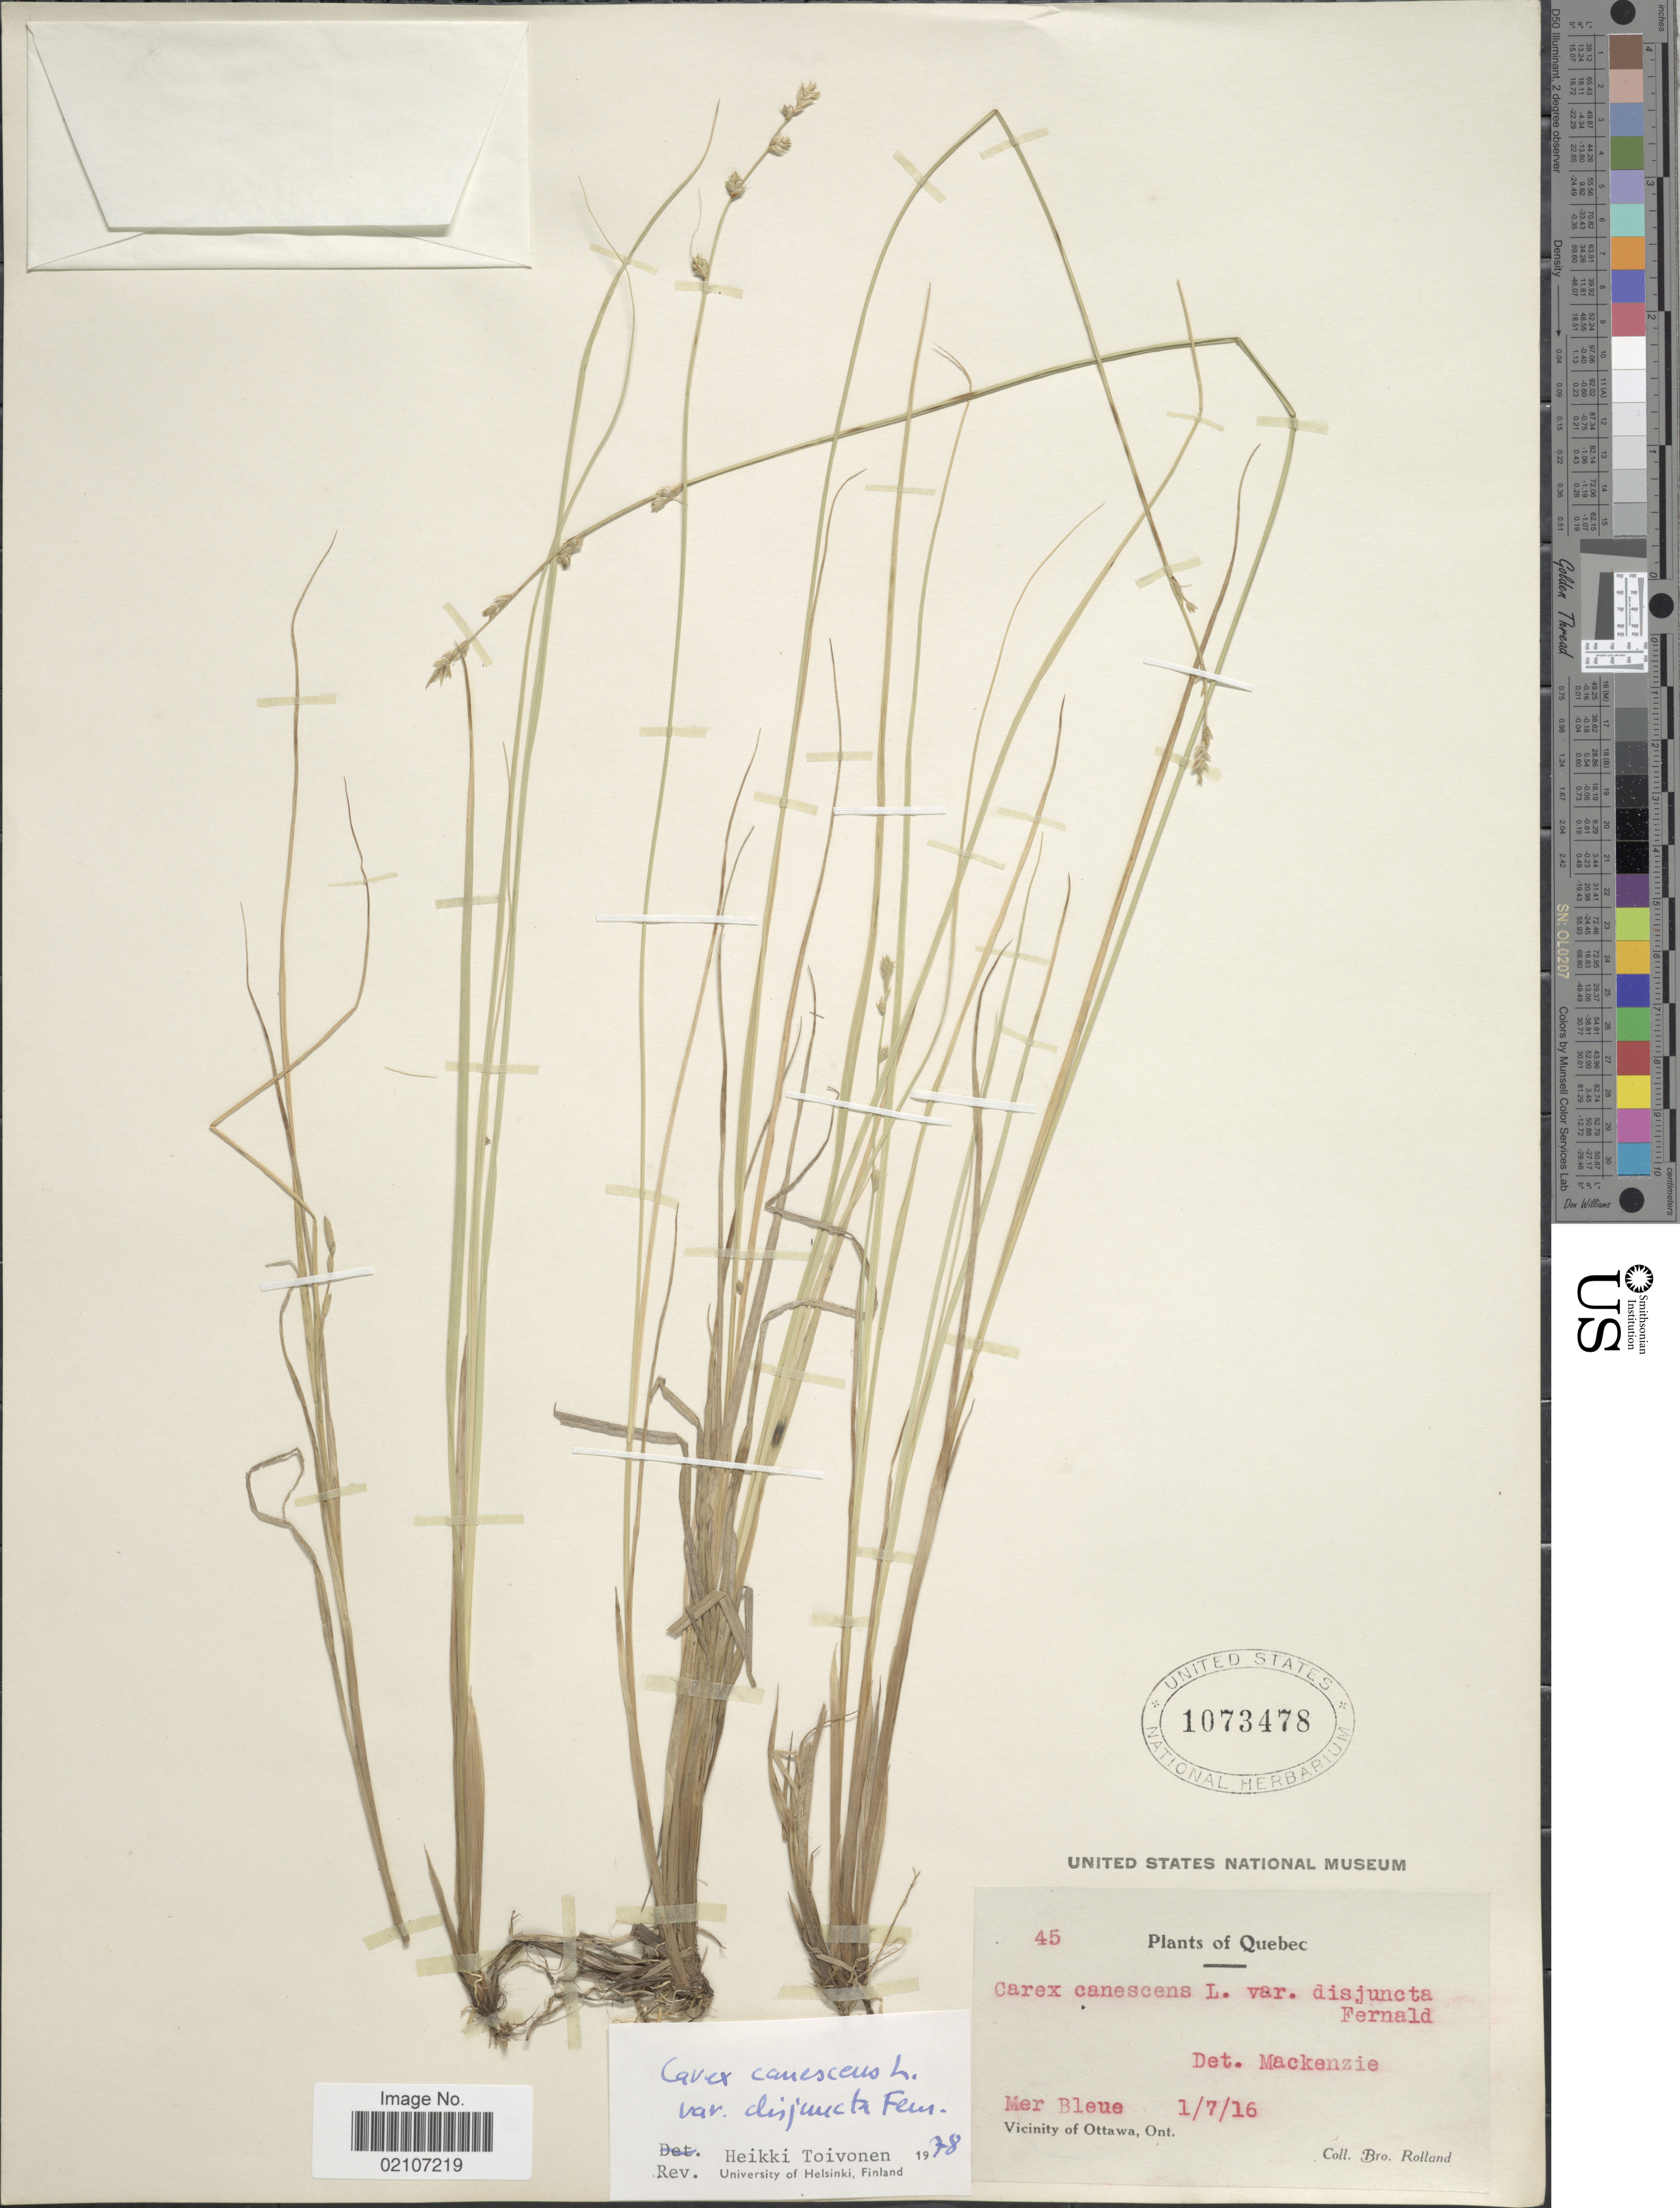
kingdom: Plantae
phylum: Tracheophyta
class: Liliopsida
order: Poales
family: Cyperaceae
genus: Carex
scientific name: Carex canescens var. disjuncta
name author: Fernald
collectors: B. Rolland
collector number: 45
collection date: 1916-07-01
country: Canada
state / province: Ontario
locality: Mer Bleue. Vicinity of Ottawa, Ont.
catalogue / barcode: US 1073478